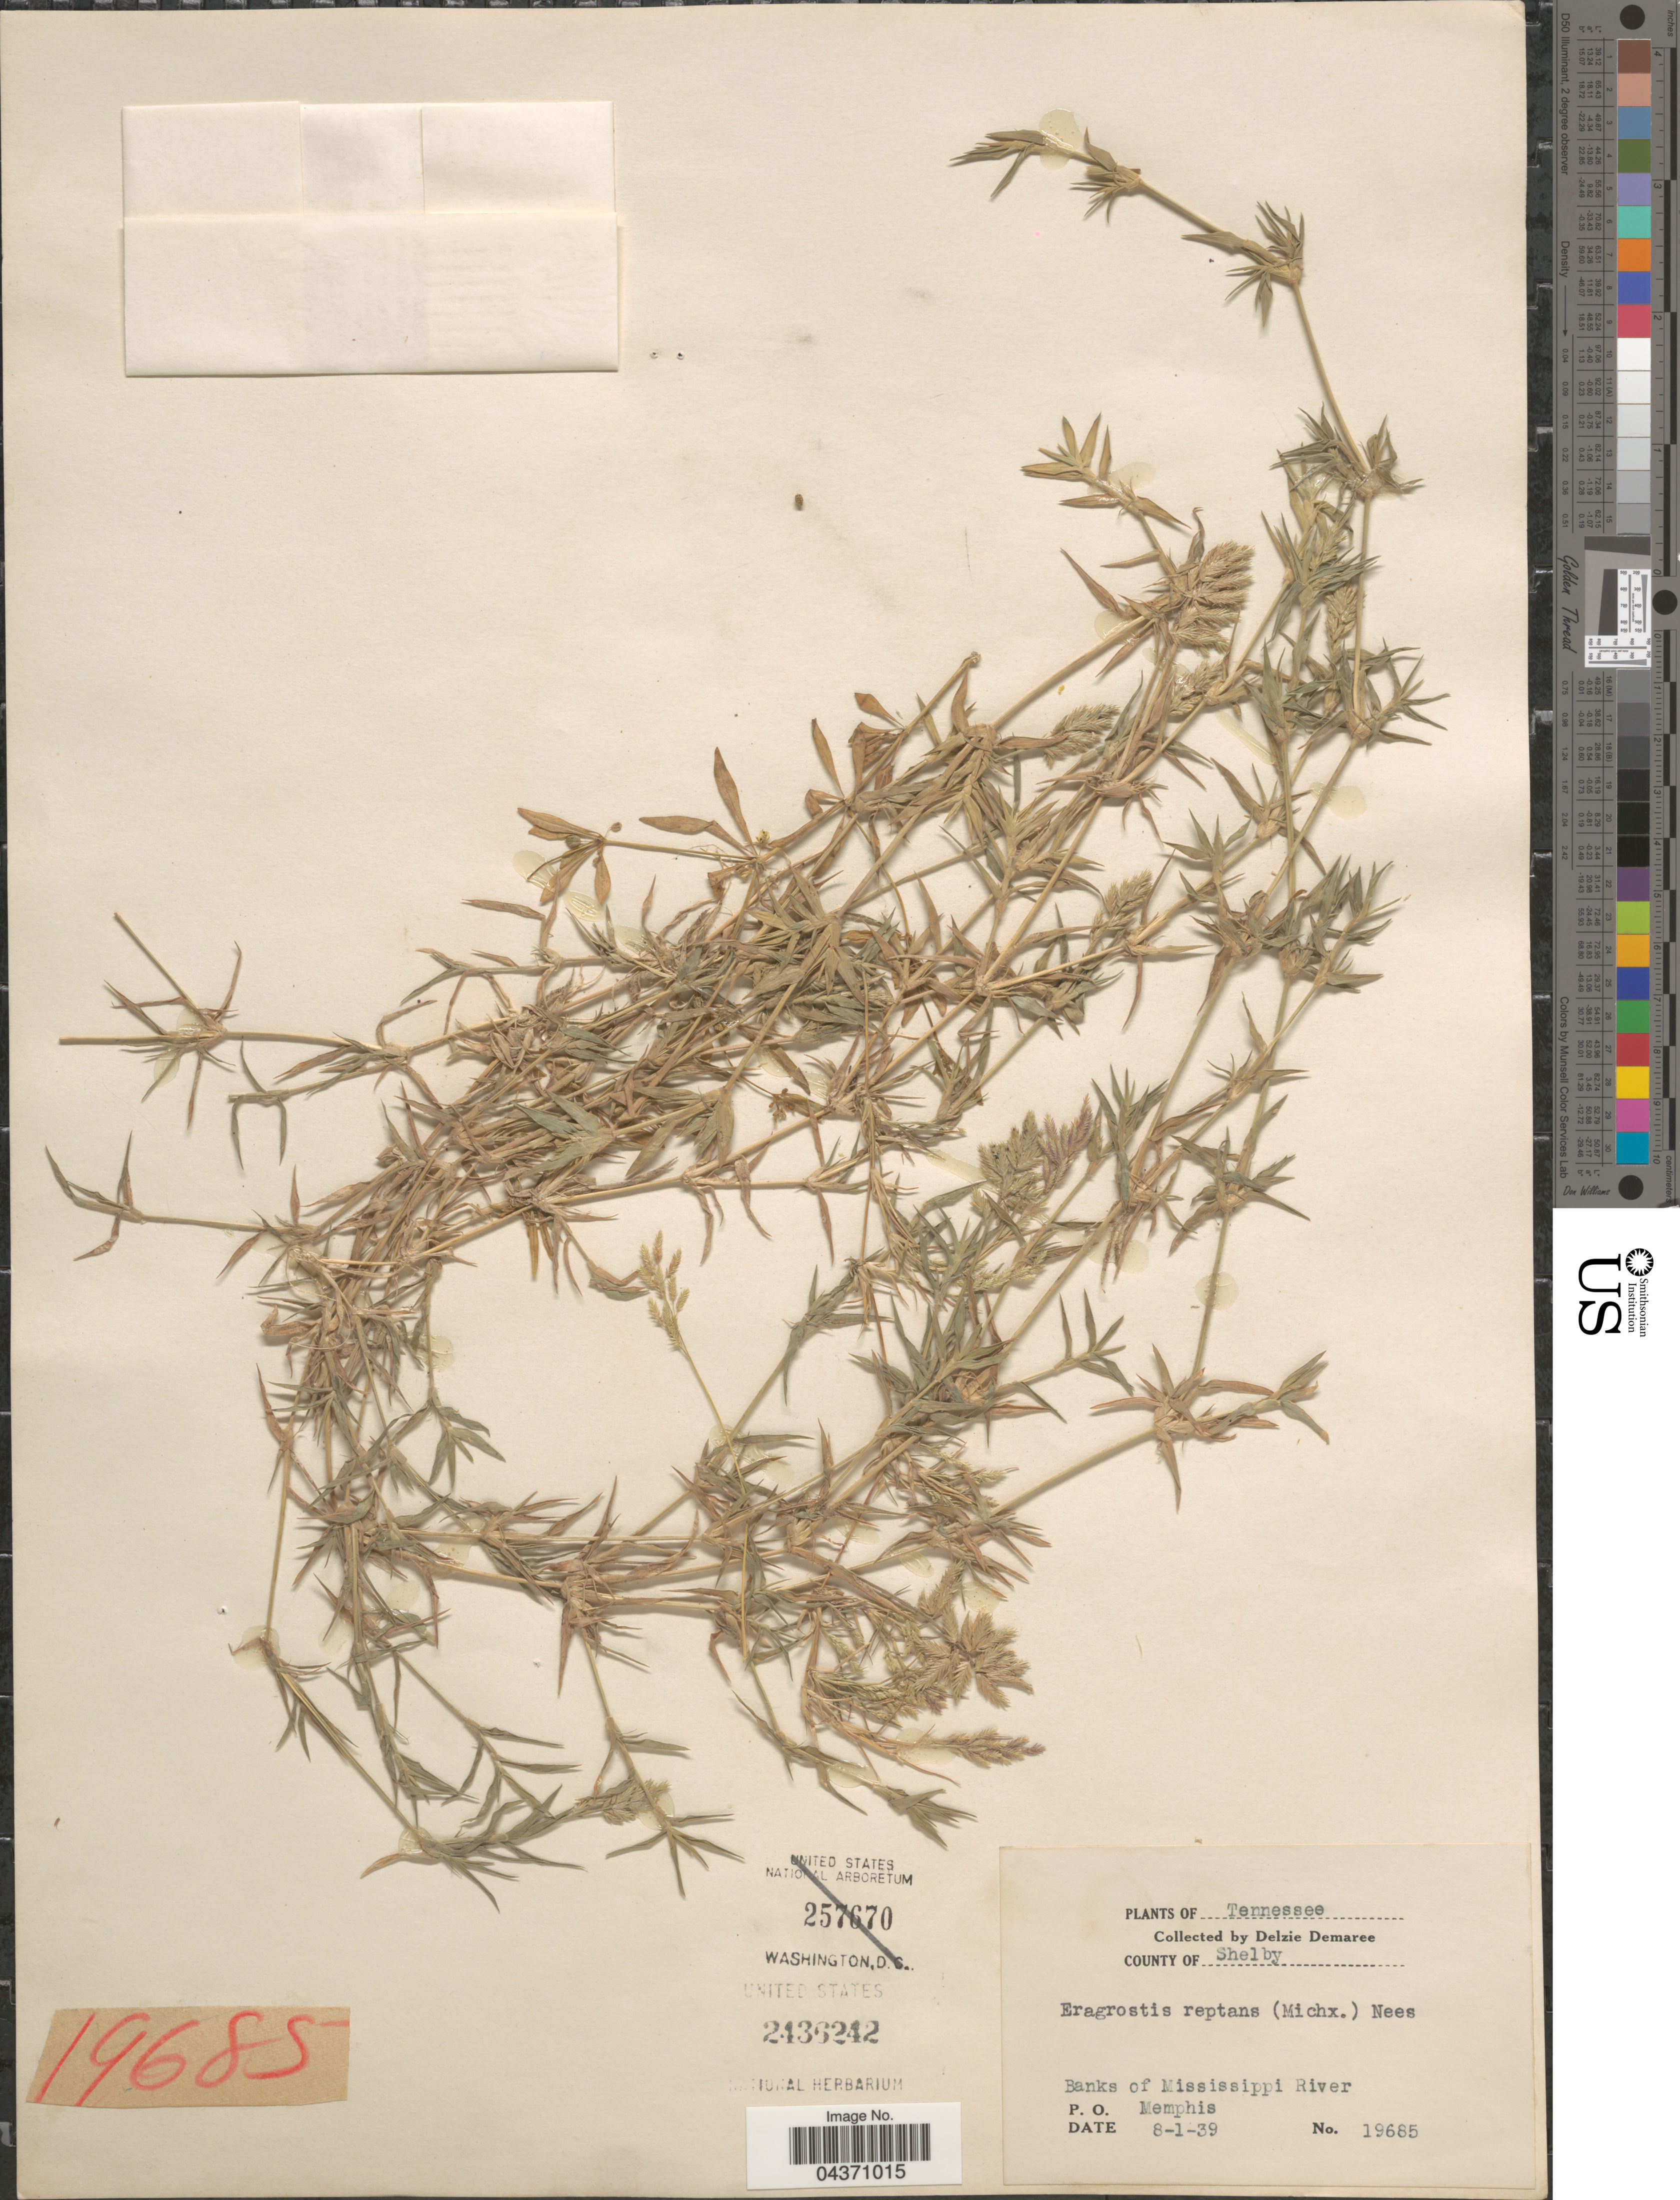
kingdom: Plantae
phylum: Tracheophyta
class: Liliopsida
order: Poales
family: Poaceae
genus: Eragrostis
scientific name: Eragrostis reptans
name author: (Michx.) Nees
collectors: D. Demaree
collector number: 19685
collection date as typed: Transcribed d/m/y: 1/8/39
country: United States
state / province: Tennessee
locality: County of Shelby. Banks of Mississippi River. P. O. Memphis.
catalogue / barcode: US 2436242